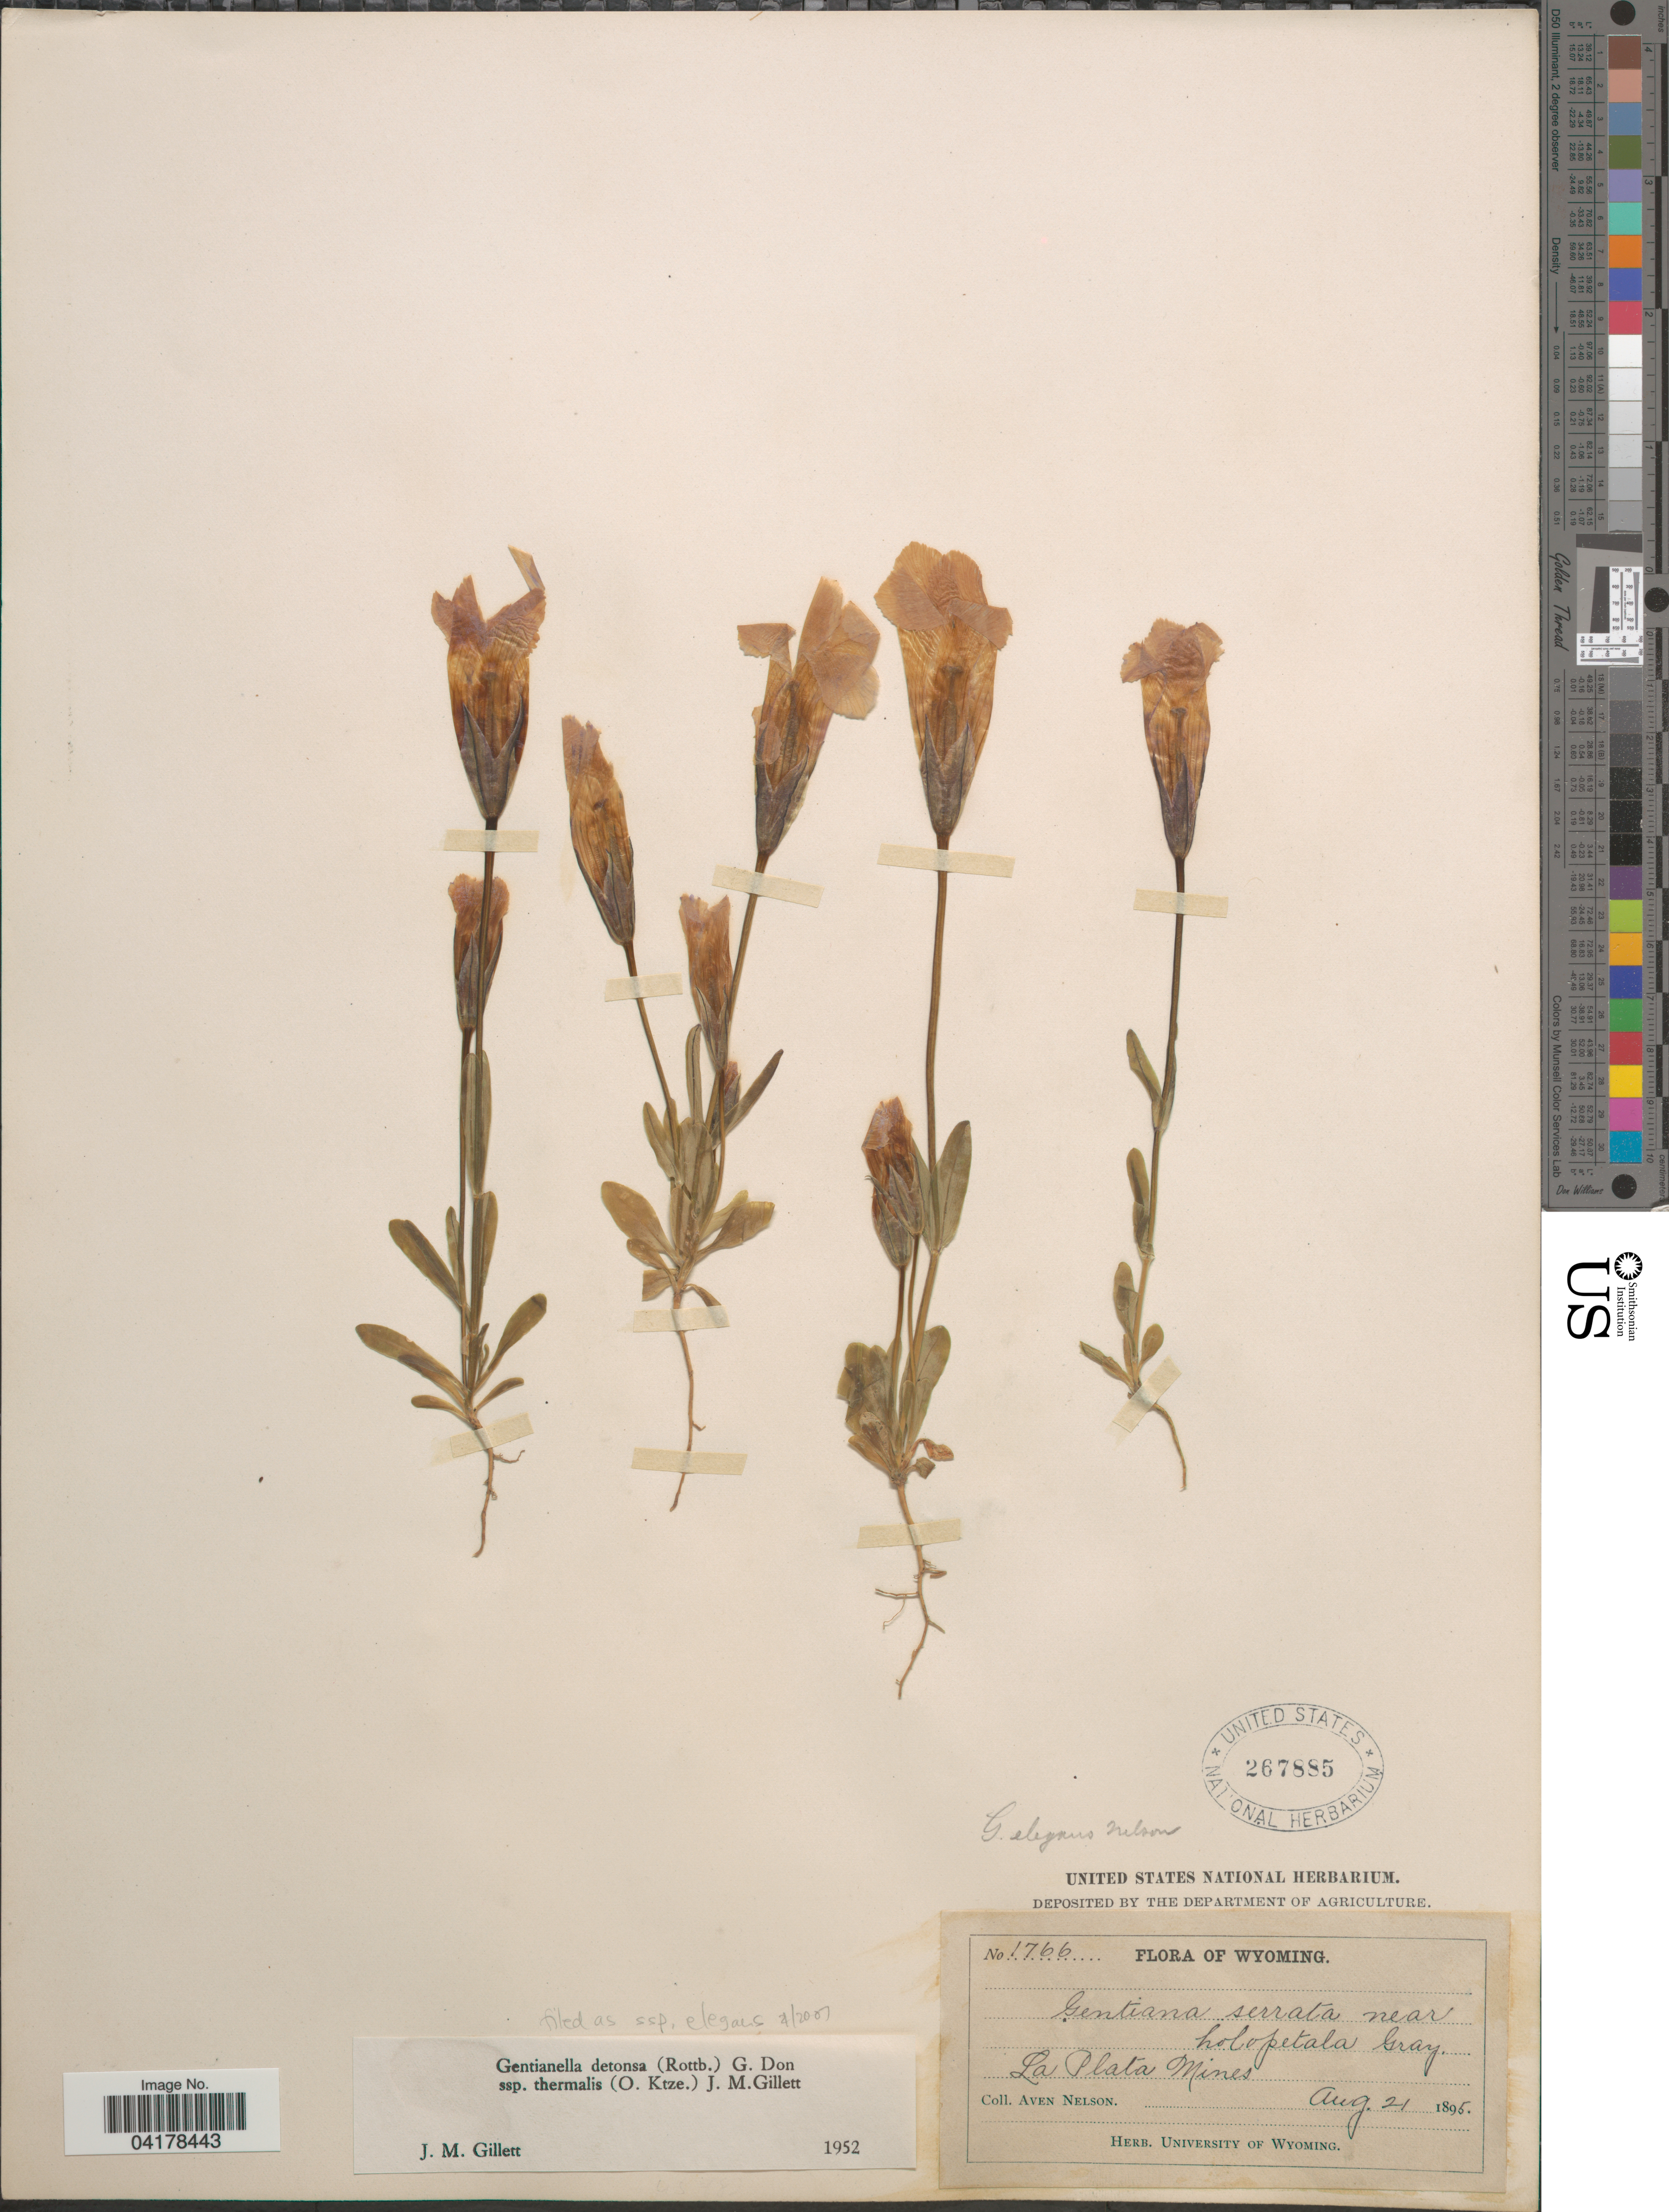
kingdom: Plantae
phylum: Tracheophyta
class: Magnoliopsida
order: Gentianales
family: Gentianaceae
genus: Gentianella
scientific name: Gentianella detonsa subsp. thermalis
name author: (Kuntze) J.M. Gillett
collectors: A. Nelson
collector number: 1766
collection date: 1895-08-21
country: United States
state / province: Wyoming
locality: La Plata Mines.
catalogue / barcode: US 267885